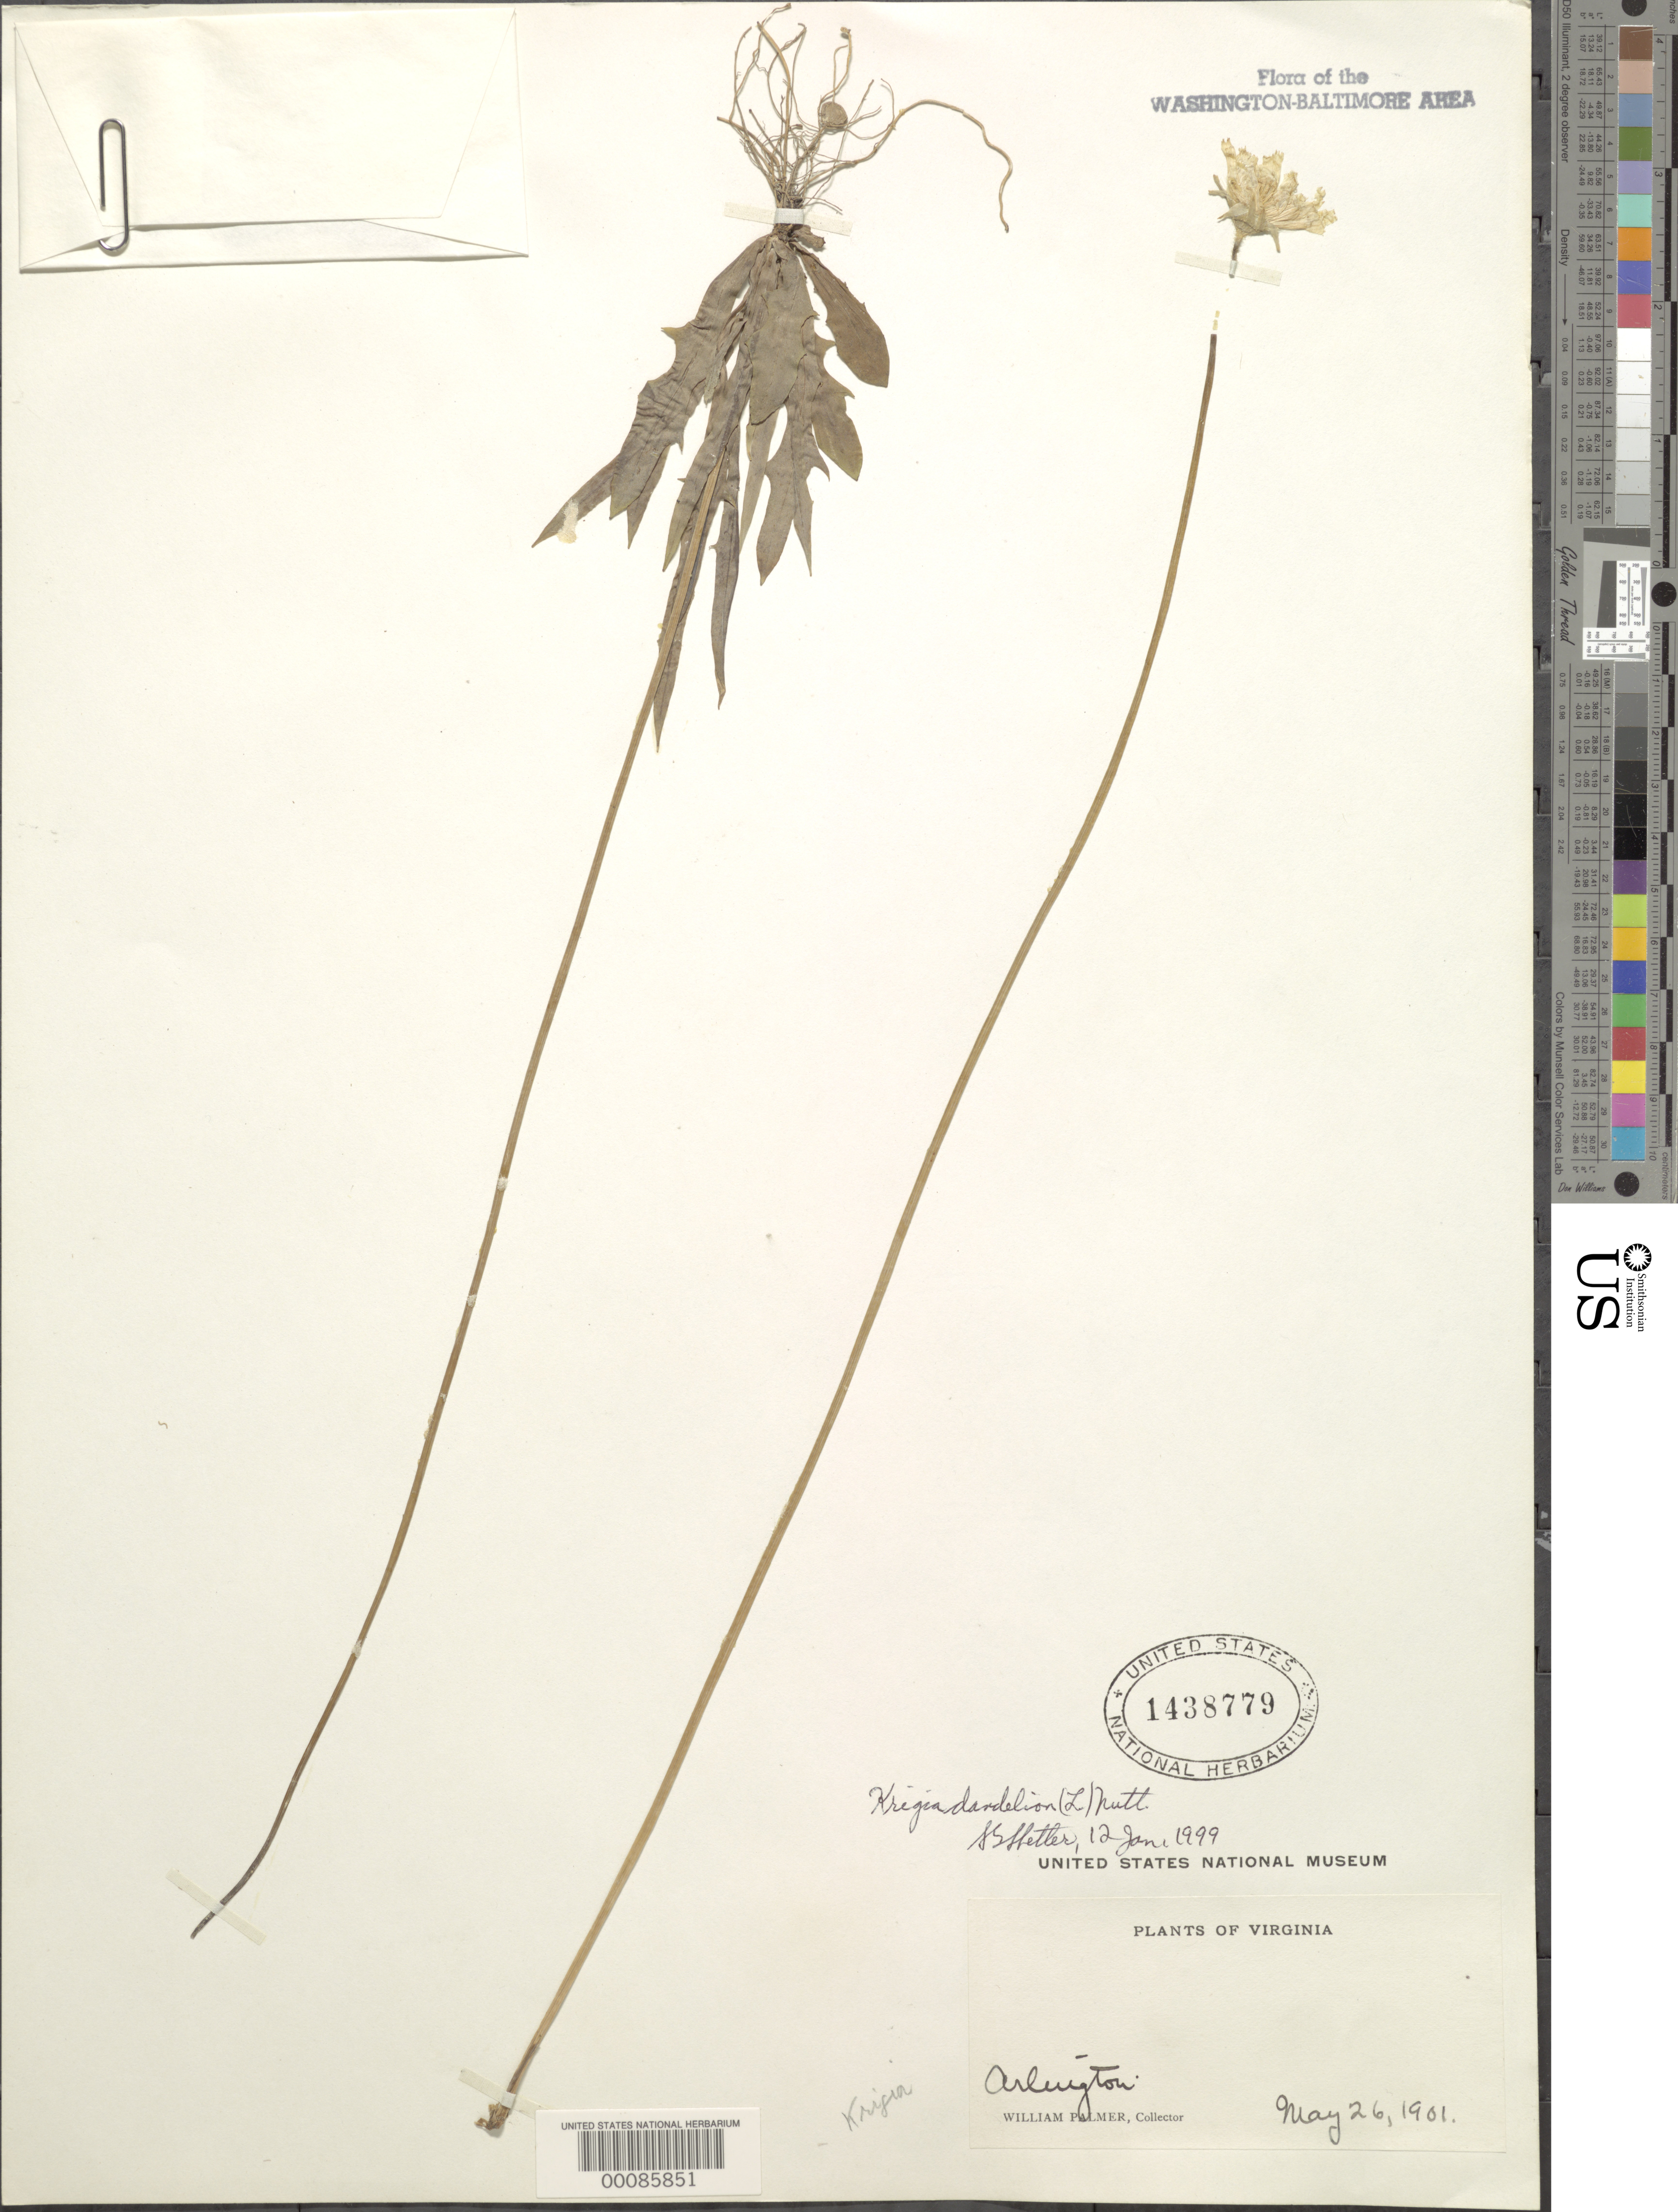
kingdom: Plantae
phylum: Tracheophyta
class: Magnoliopsida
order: Asterales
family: Asteraceae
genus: Krigia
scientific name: Krigia dandelion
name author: (L.) Nutt.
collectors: W. Palmer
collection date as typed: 26 May 1901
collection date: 1901-05-26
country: United States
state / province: Virginia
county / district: Arlington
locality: Arlington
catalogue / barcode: US 1438779